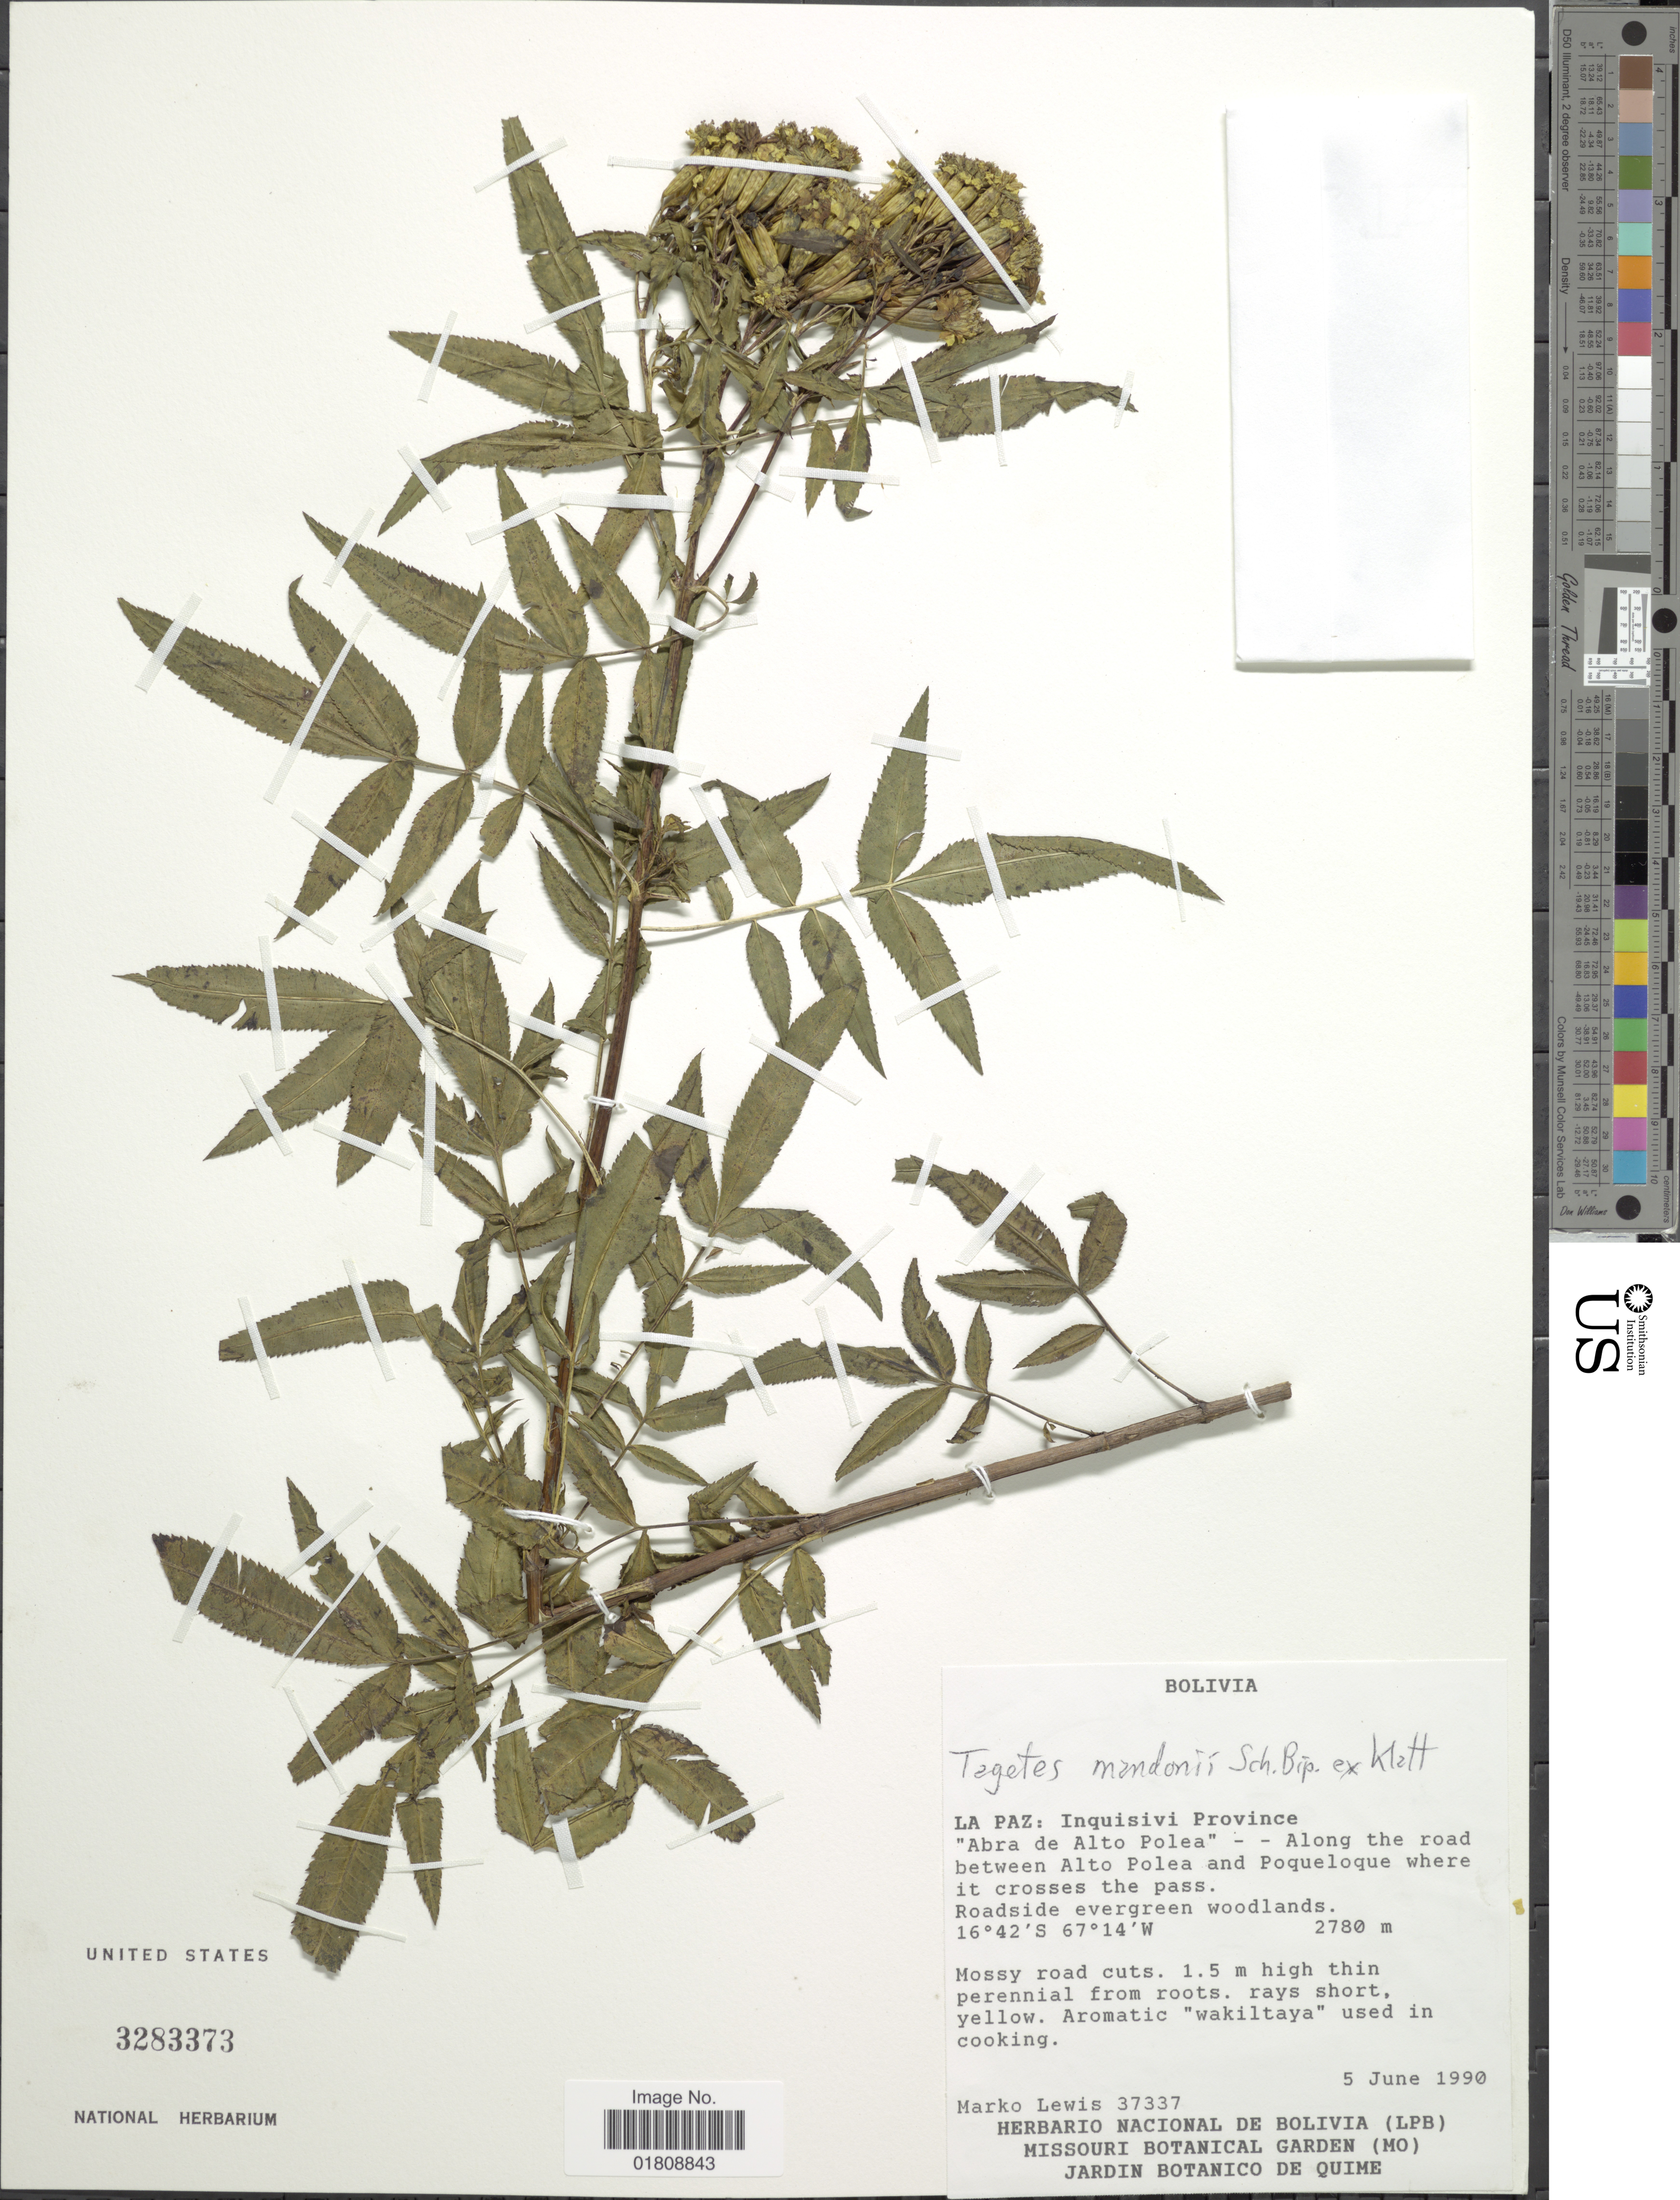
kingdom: Plantae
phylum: Tracheophyta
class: Magnoliopsida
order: Asterales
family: Asteraceae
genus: Tagetes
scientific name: Tagetes mandonii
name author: Sch. Bip. ex Klatt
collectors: M. A. Lewis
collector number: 37337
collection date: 1990-06-05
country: Bolivia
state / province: La Paz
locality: Inquisivi Province, Abra de Alto Polea, along the road between Alto Polea and Poqueloque where it crosses the pass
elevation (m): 2780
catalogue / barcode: US 3283373